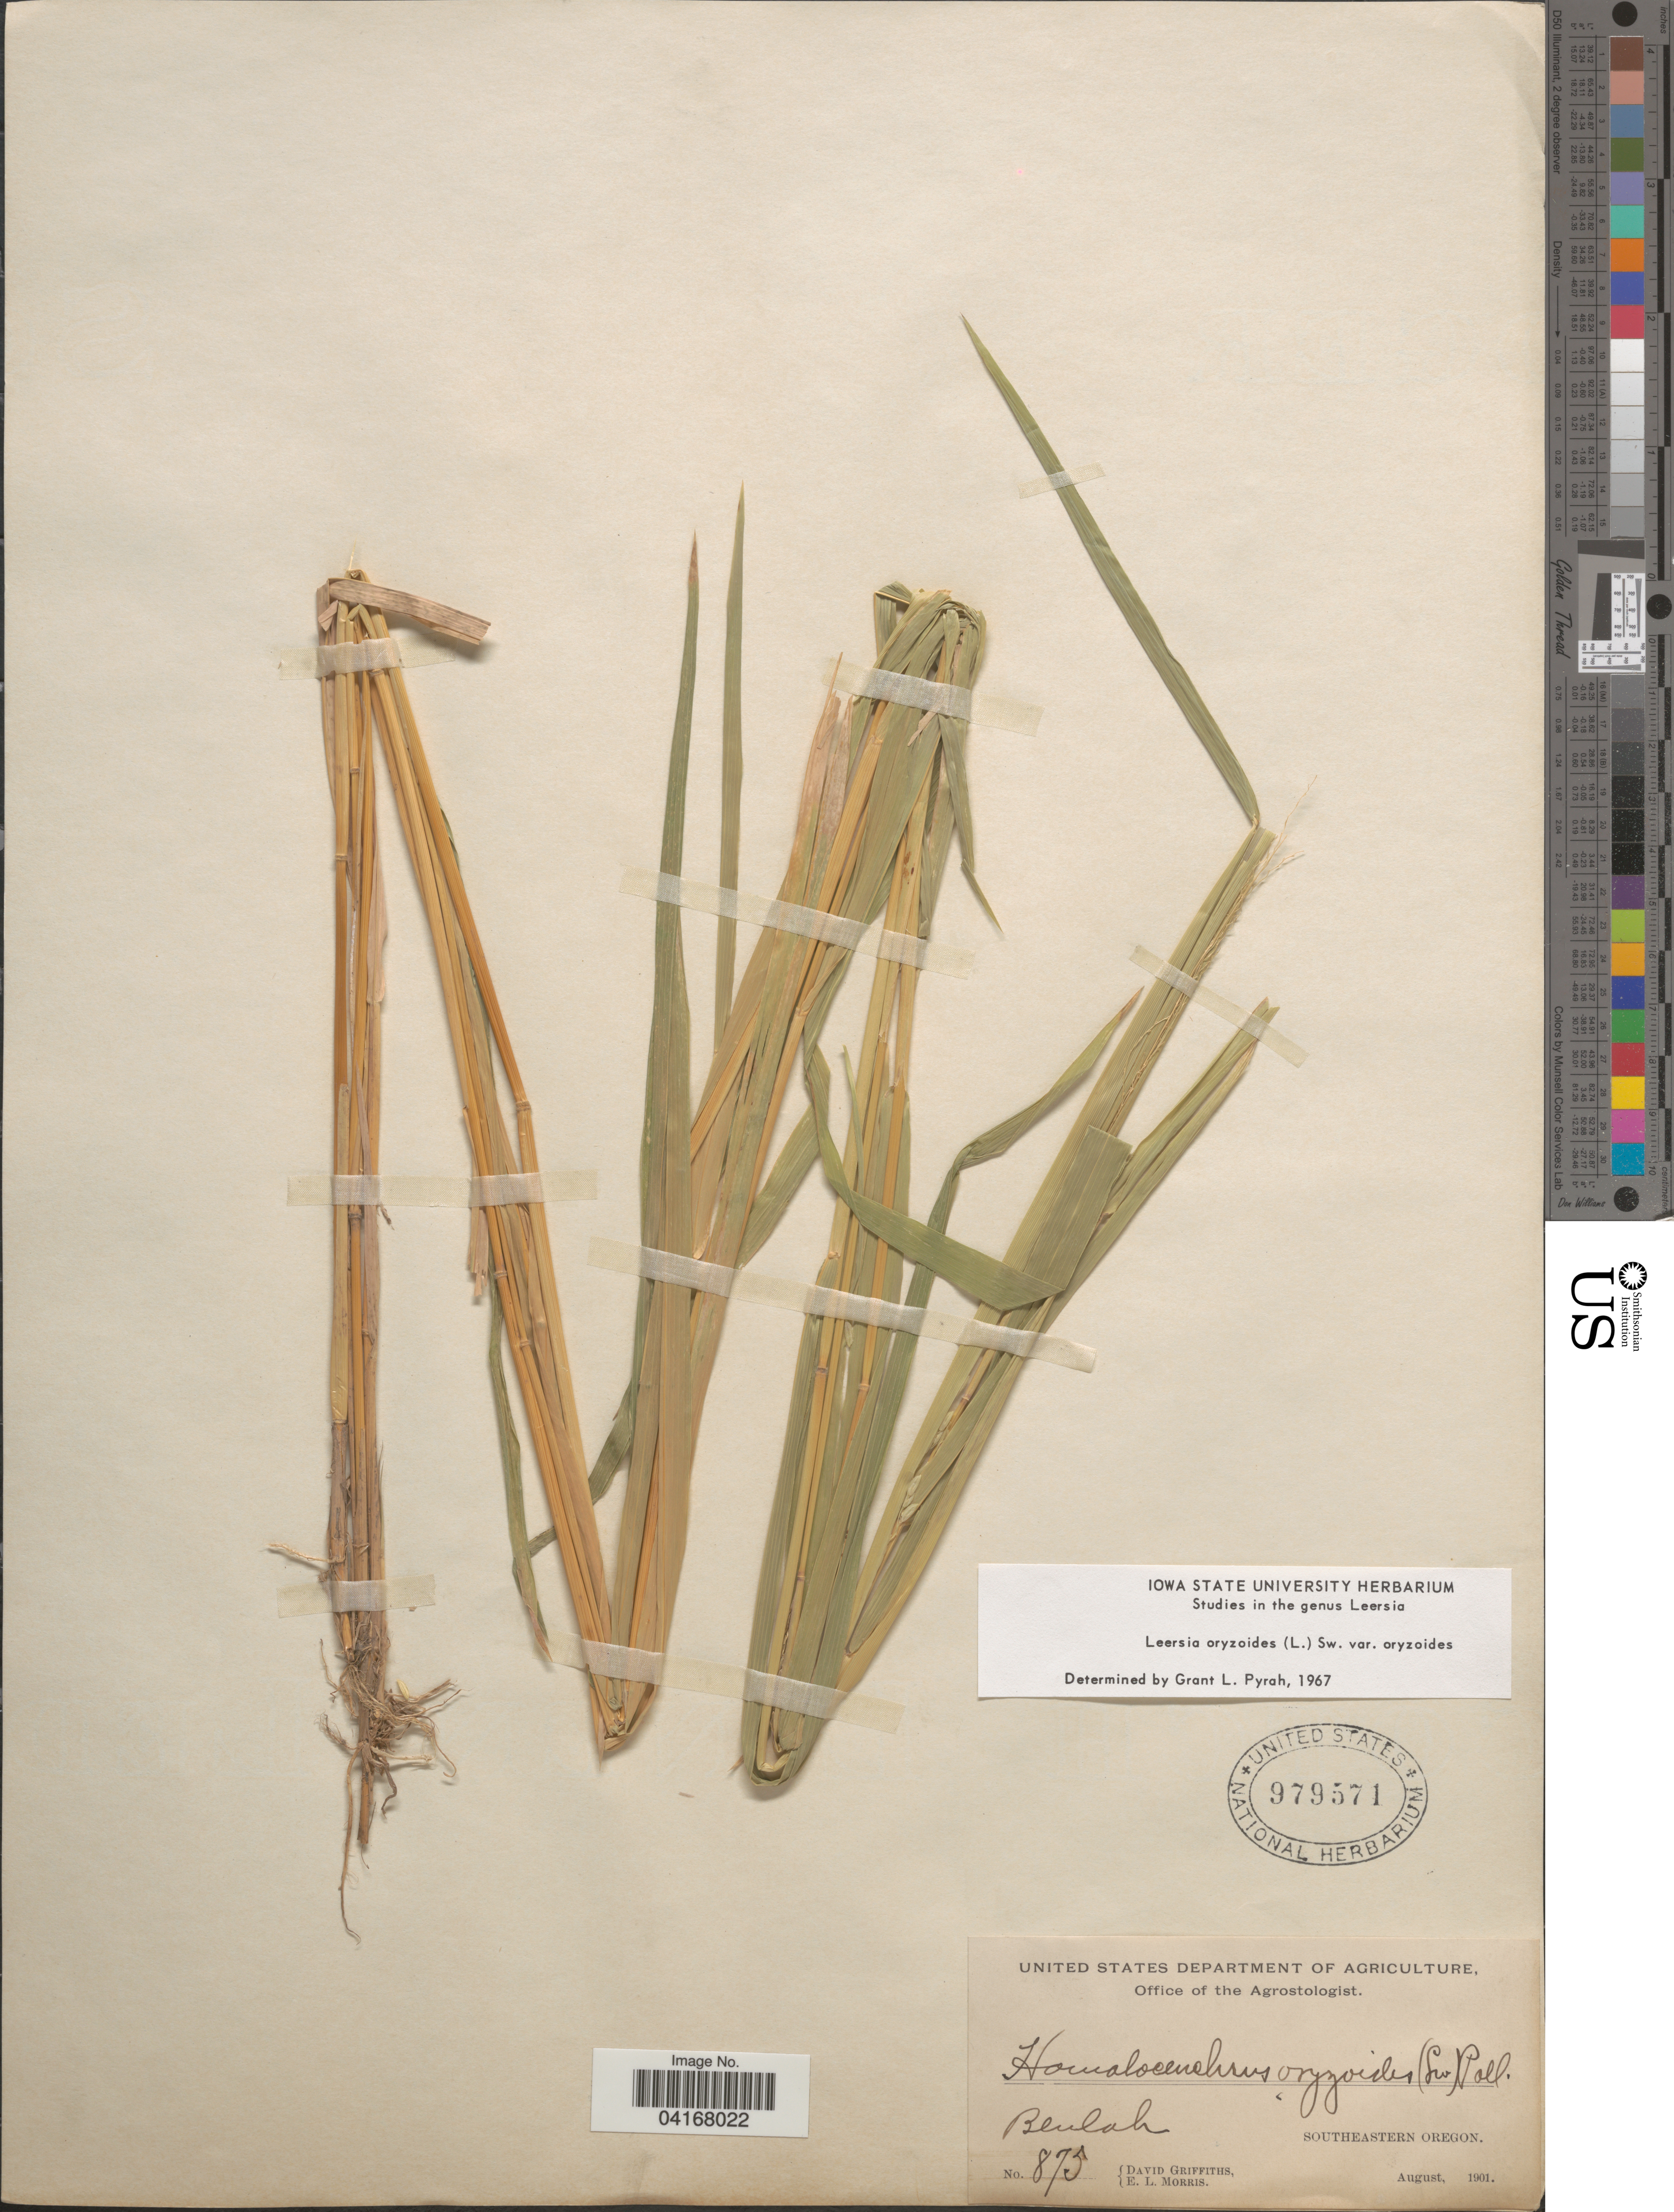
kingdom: Plantae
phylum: Tracheophyta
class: Liliopsida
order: Poales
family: Poaceae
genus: Leersia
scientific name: Leersia oryzoides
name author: (L.) Sw.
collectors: D. Griffiths & E. Morris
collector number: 875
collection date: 1901-08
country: United States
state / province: Oregon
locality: Beulah. Southeastern Oregon.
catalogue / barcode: US 979571